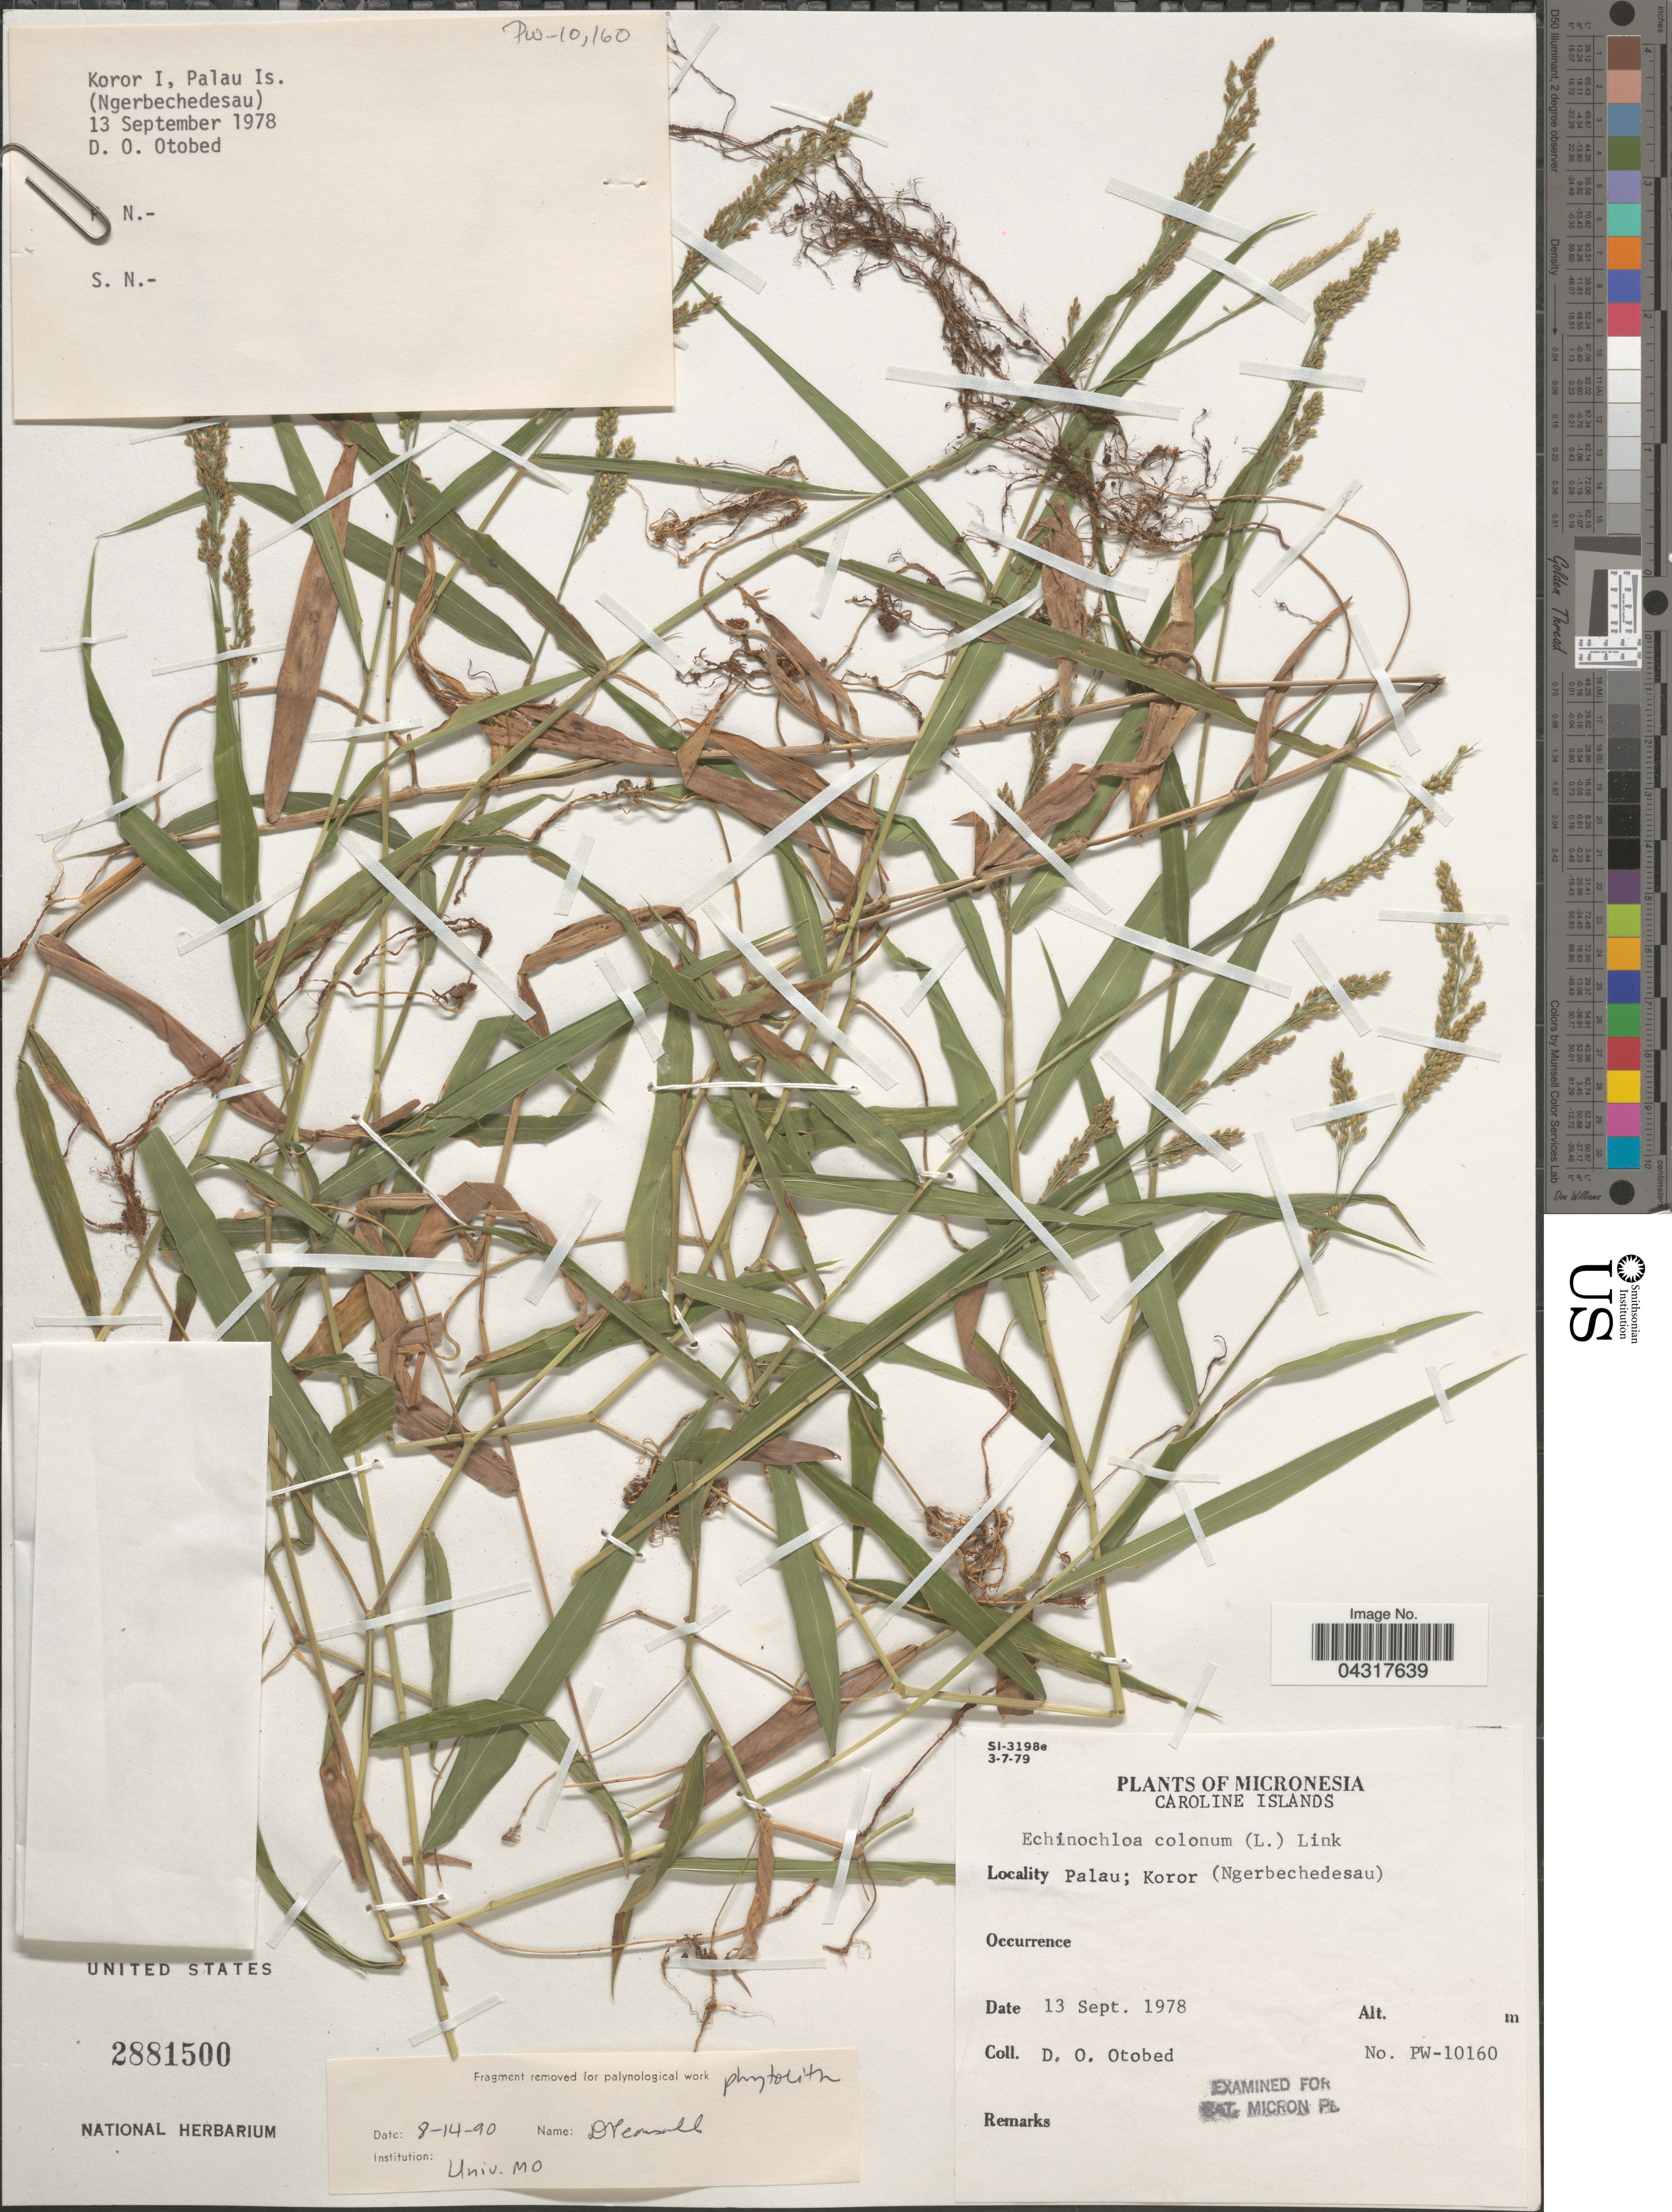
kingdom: Plantae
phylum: Tracheophyta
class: Liliopsida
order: Poales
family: Poaceae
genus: Echinochloa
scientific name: Echinochloa colona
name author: (L.) Link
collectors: D. O. Otobed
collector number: PW-10160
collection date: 1978-09-13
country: Palau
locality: Caroline Islands. Palau; Koror (Ngerbechedesau).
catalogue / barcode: US 2881500